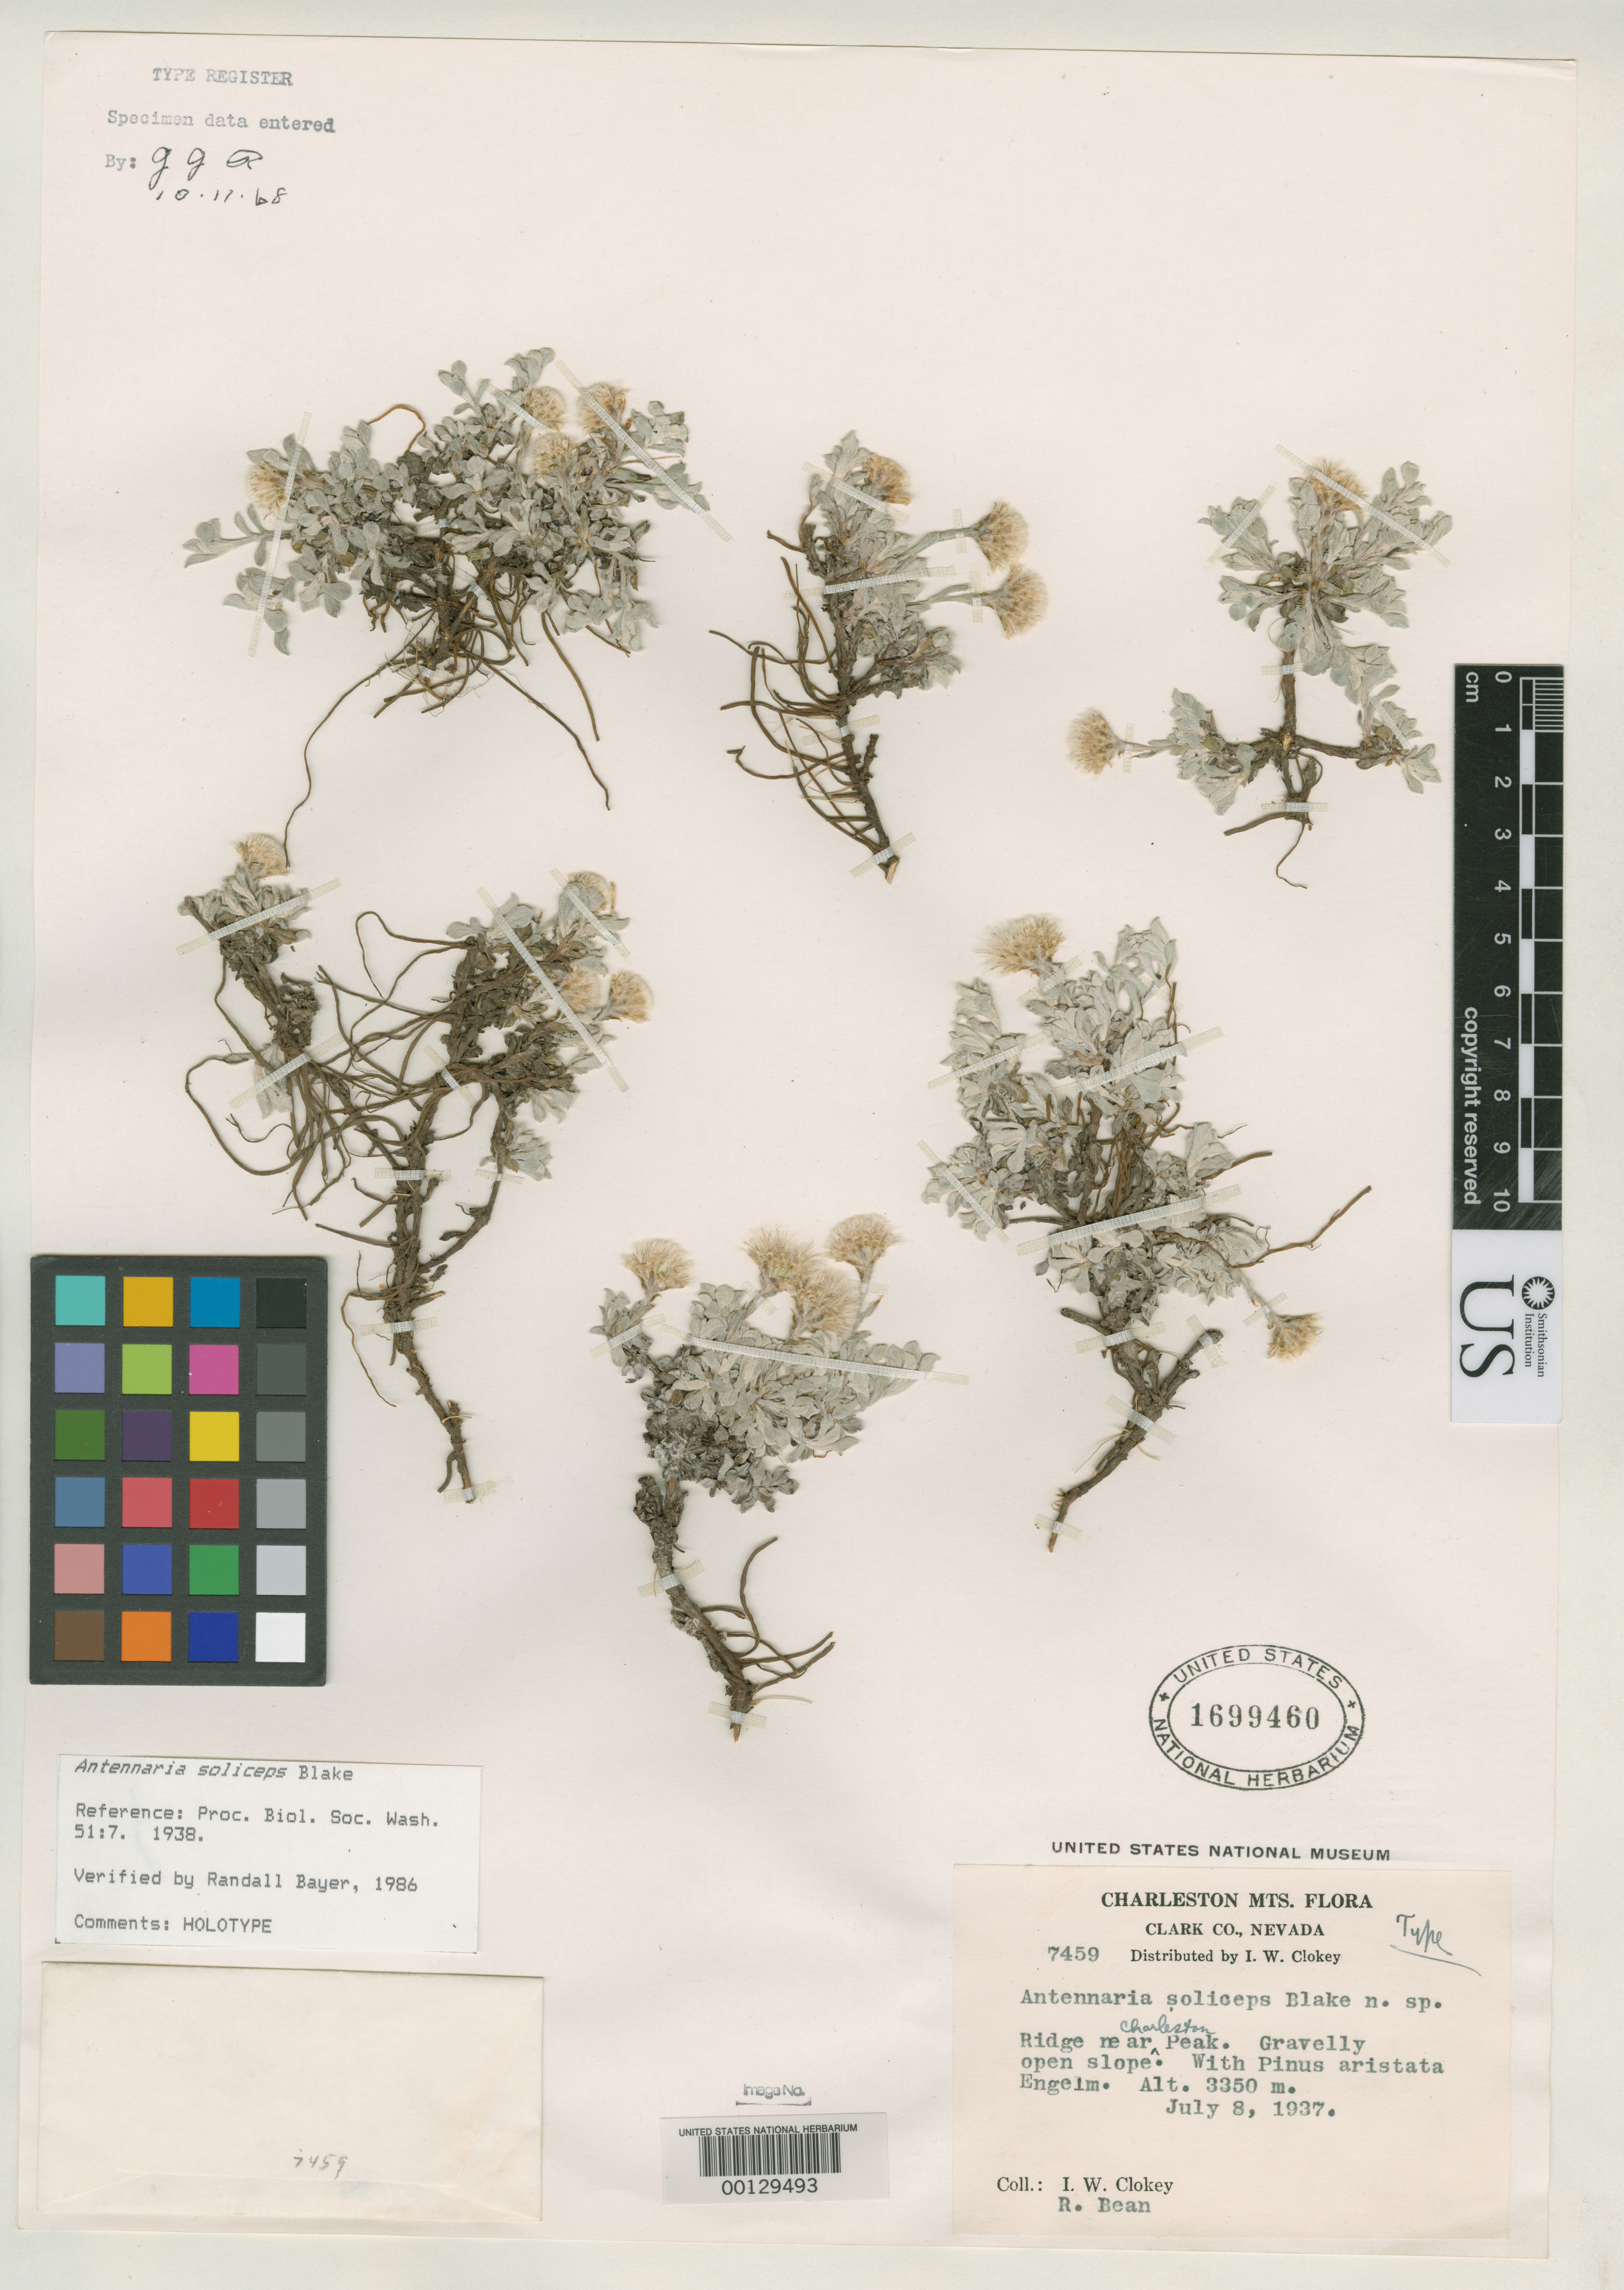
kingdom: Plantae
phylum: Tracheophyta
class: Magnoliopsida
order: Asterales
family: Asteraceae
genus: Antennaria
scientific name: Antennaria soliceps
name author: S.F. Blake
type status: Holotype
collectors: I. W. Clokey & R. Bean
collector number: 7459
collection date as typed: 08 Jul 1937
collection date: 1937-07-08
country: United States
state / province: Nevada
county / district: Clark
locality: Charleston Mountains, ridge near Charleston Peak.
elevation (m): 3350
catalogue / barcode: US 1699460